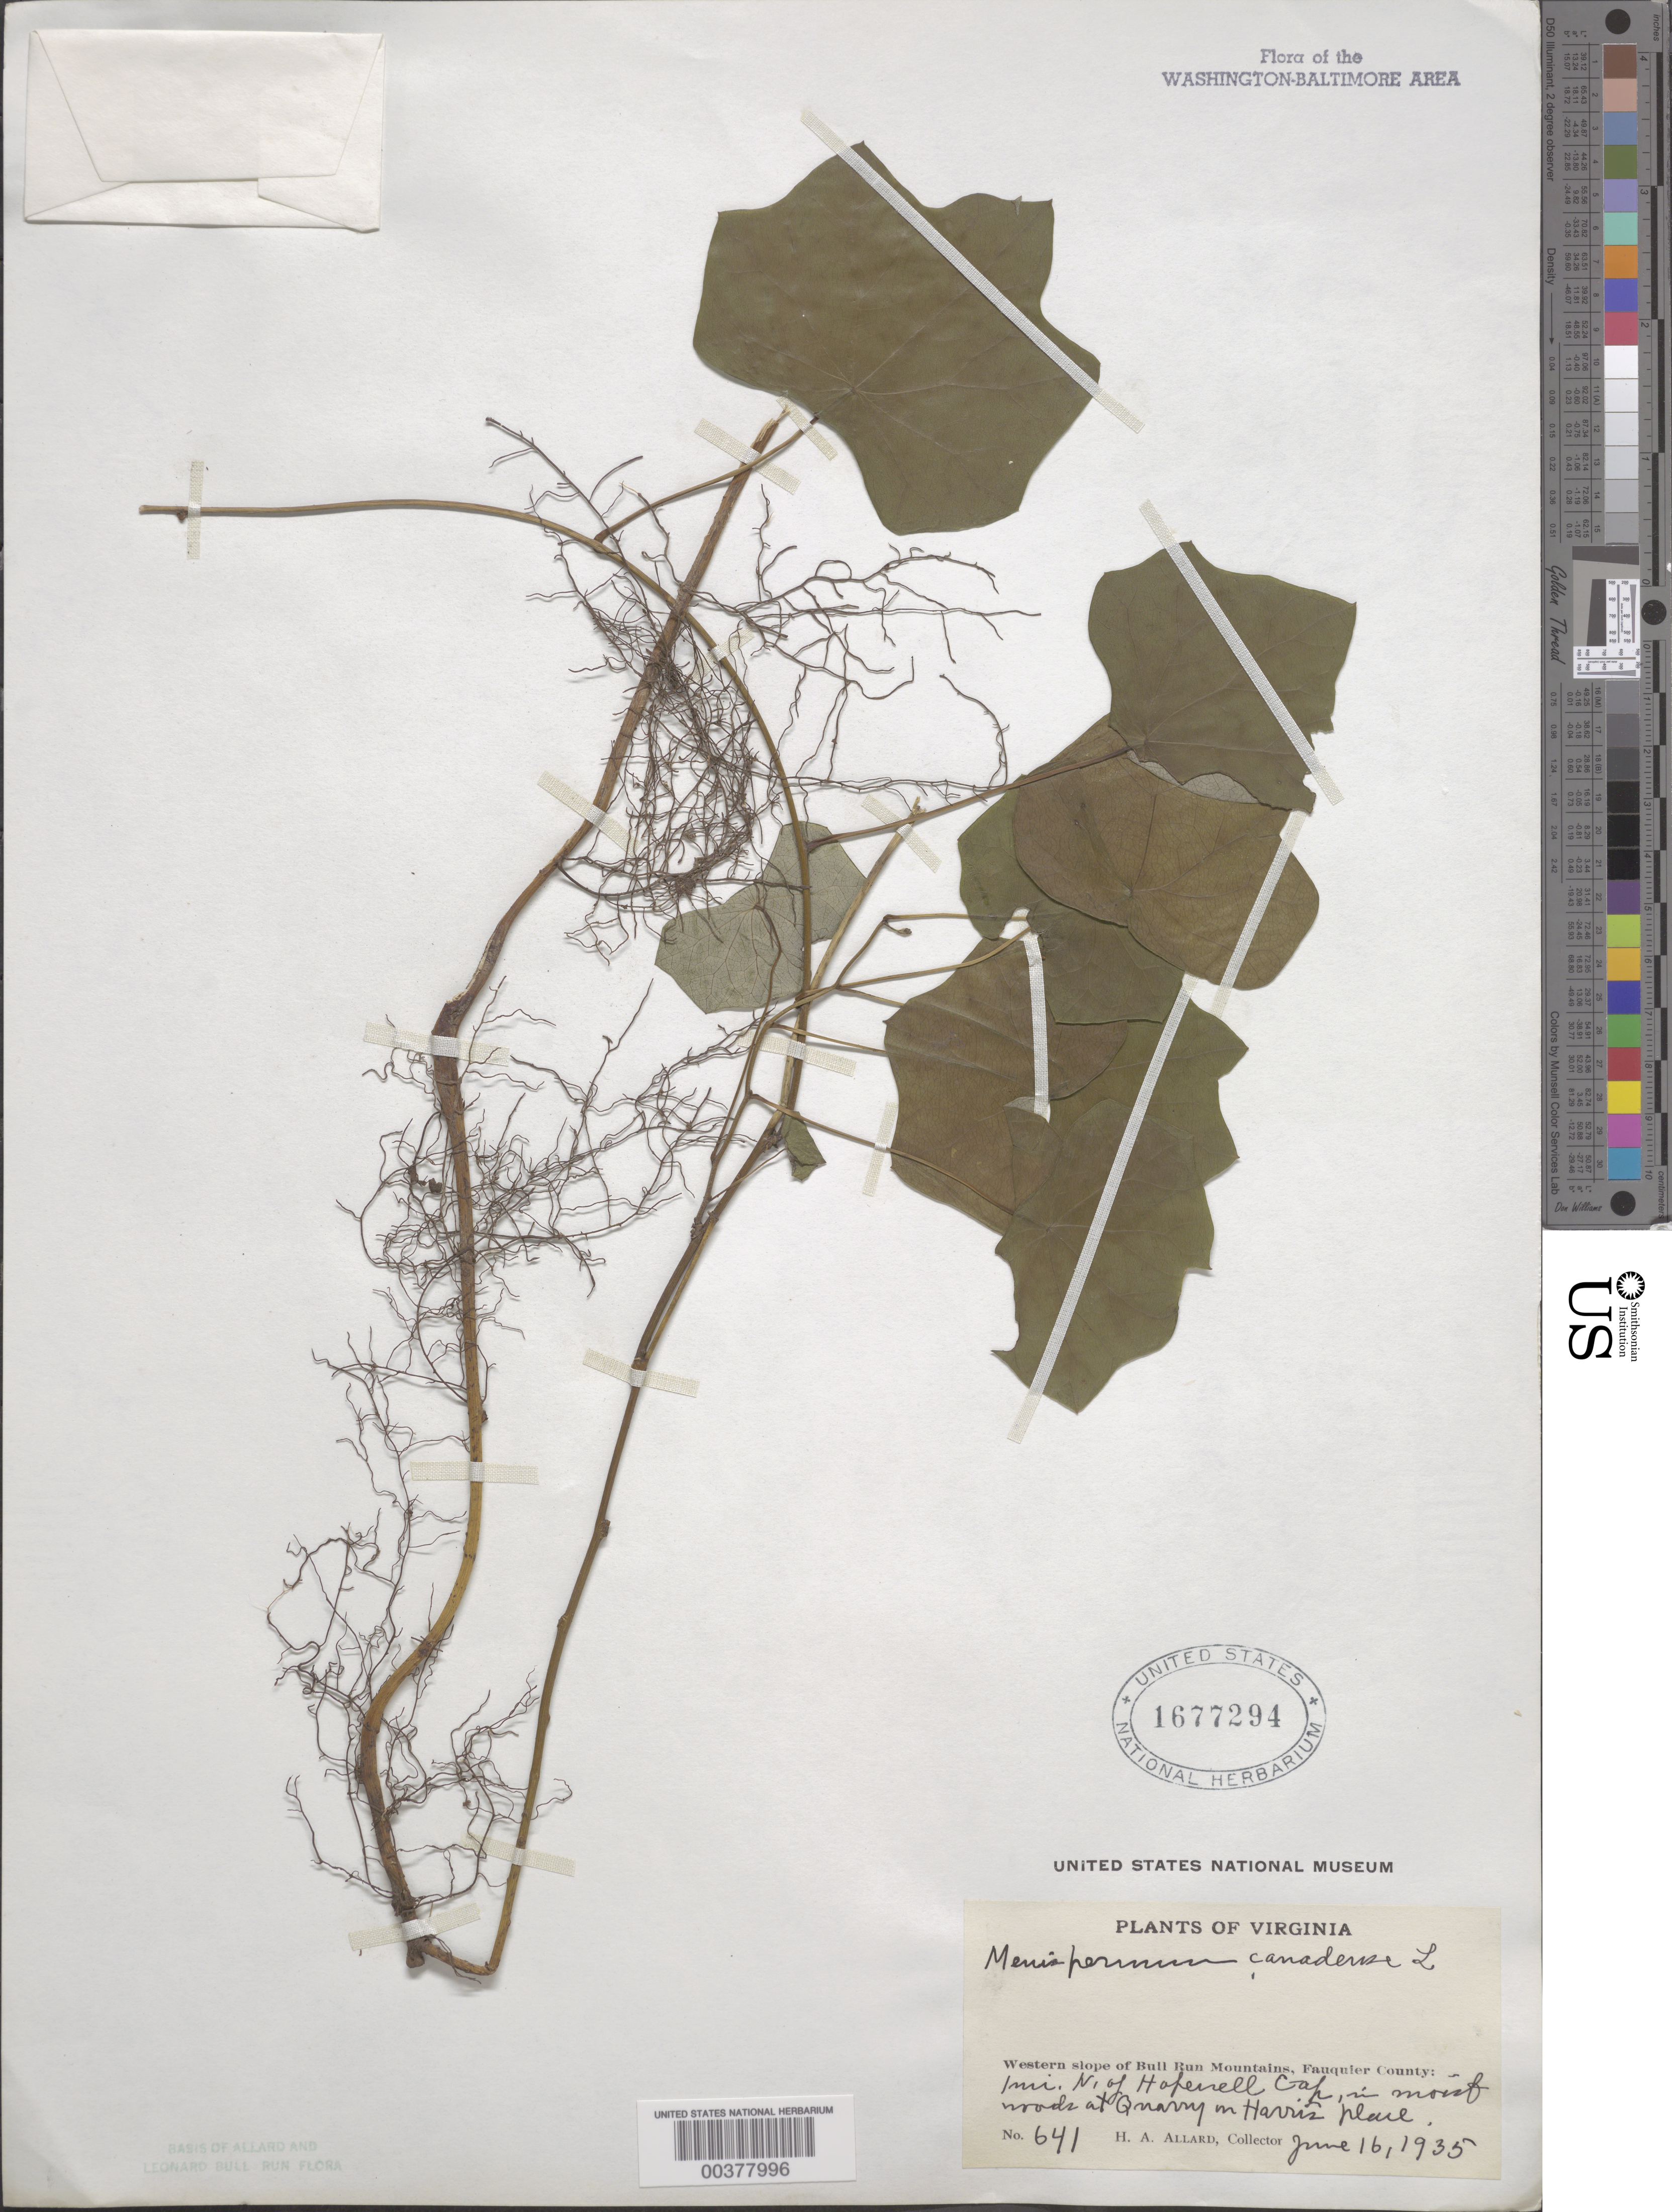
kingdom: Plantae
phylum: Tracheophyta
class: Magnoliopsida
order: Ranunculales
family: Menispermaceae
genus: Menispermum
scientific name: Menispermum canadense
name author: L.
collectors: H. A. Allard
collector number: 641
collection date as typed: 16 Jun 1935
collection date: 1935-06-16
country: United States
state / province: Virginia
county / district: Fauquier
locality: North of Hopewell Gap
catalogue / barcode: US 1677294